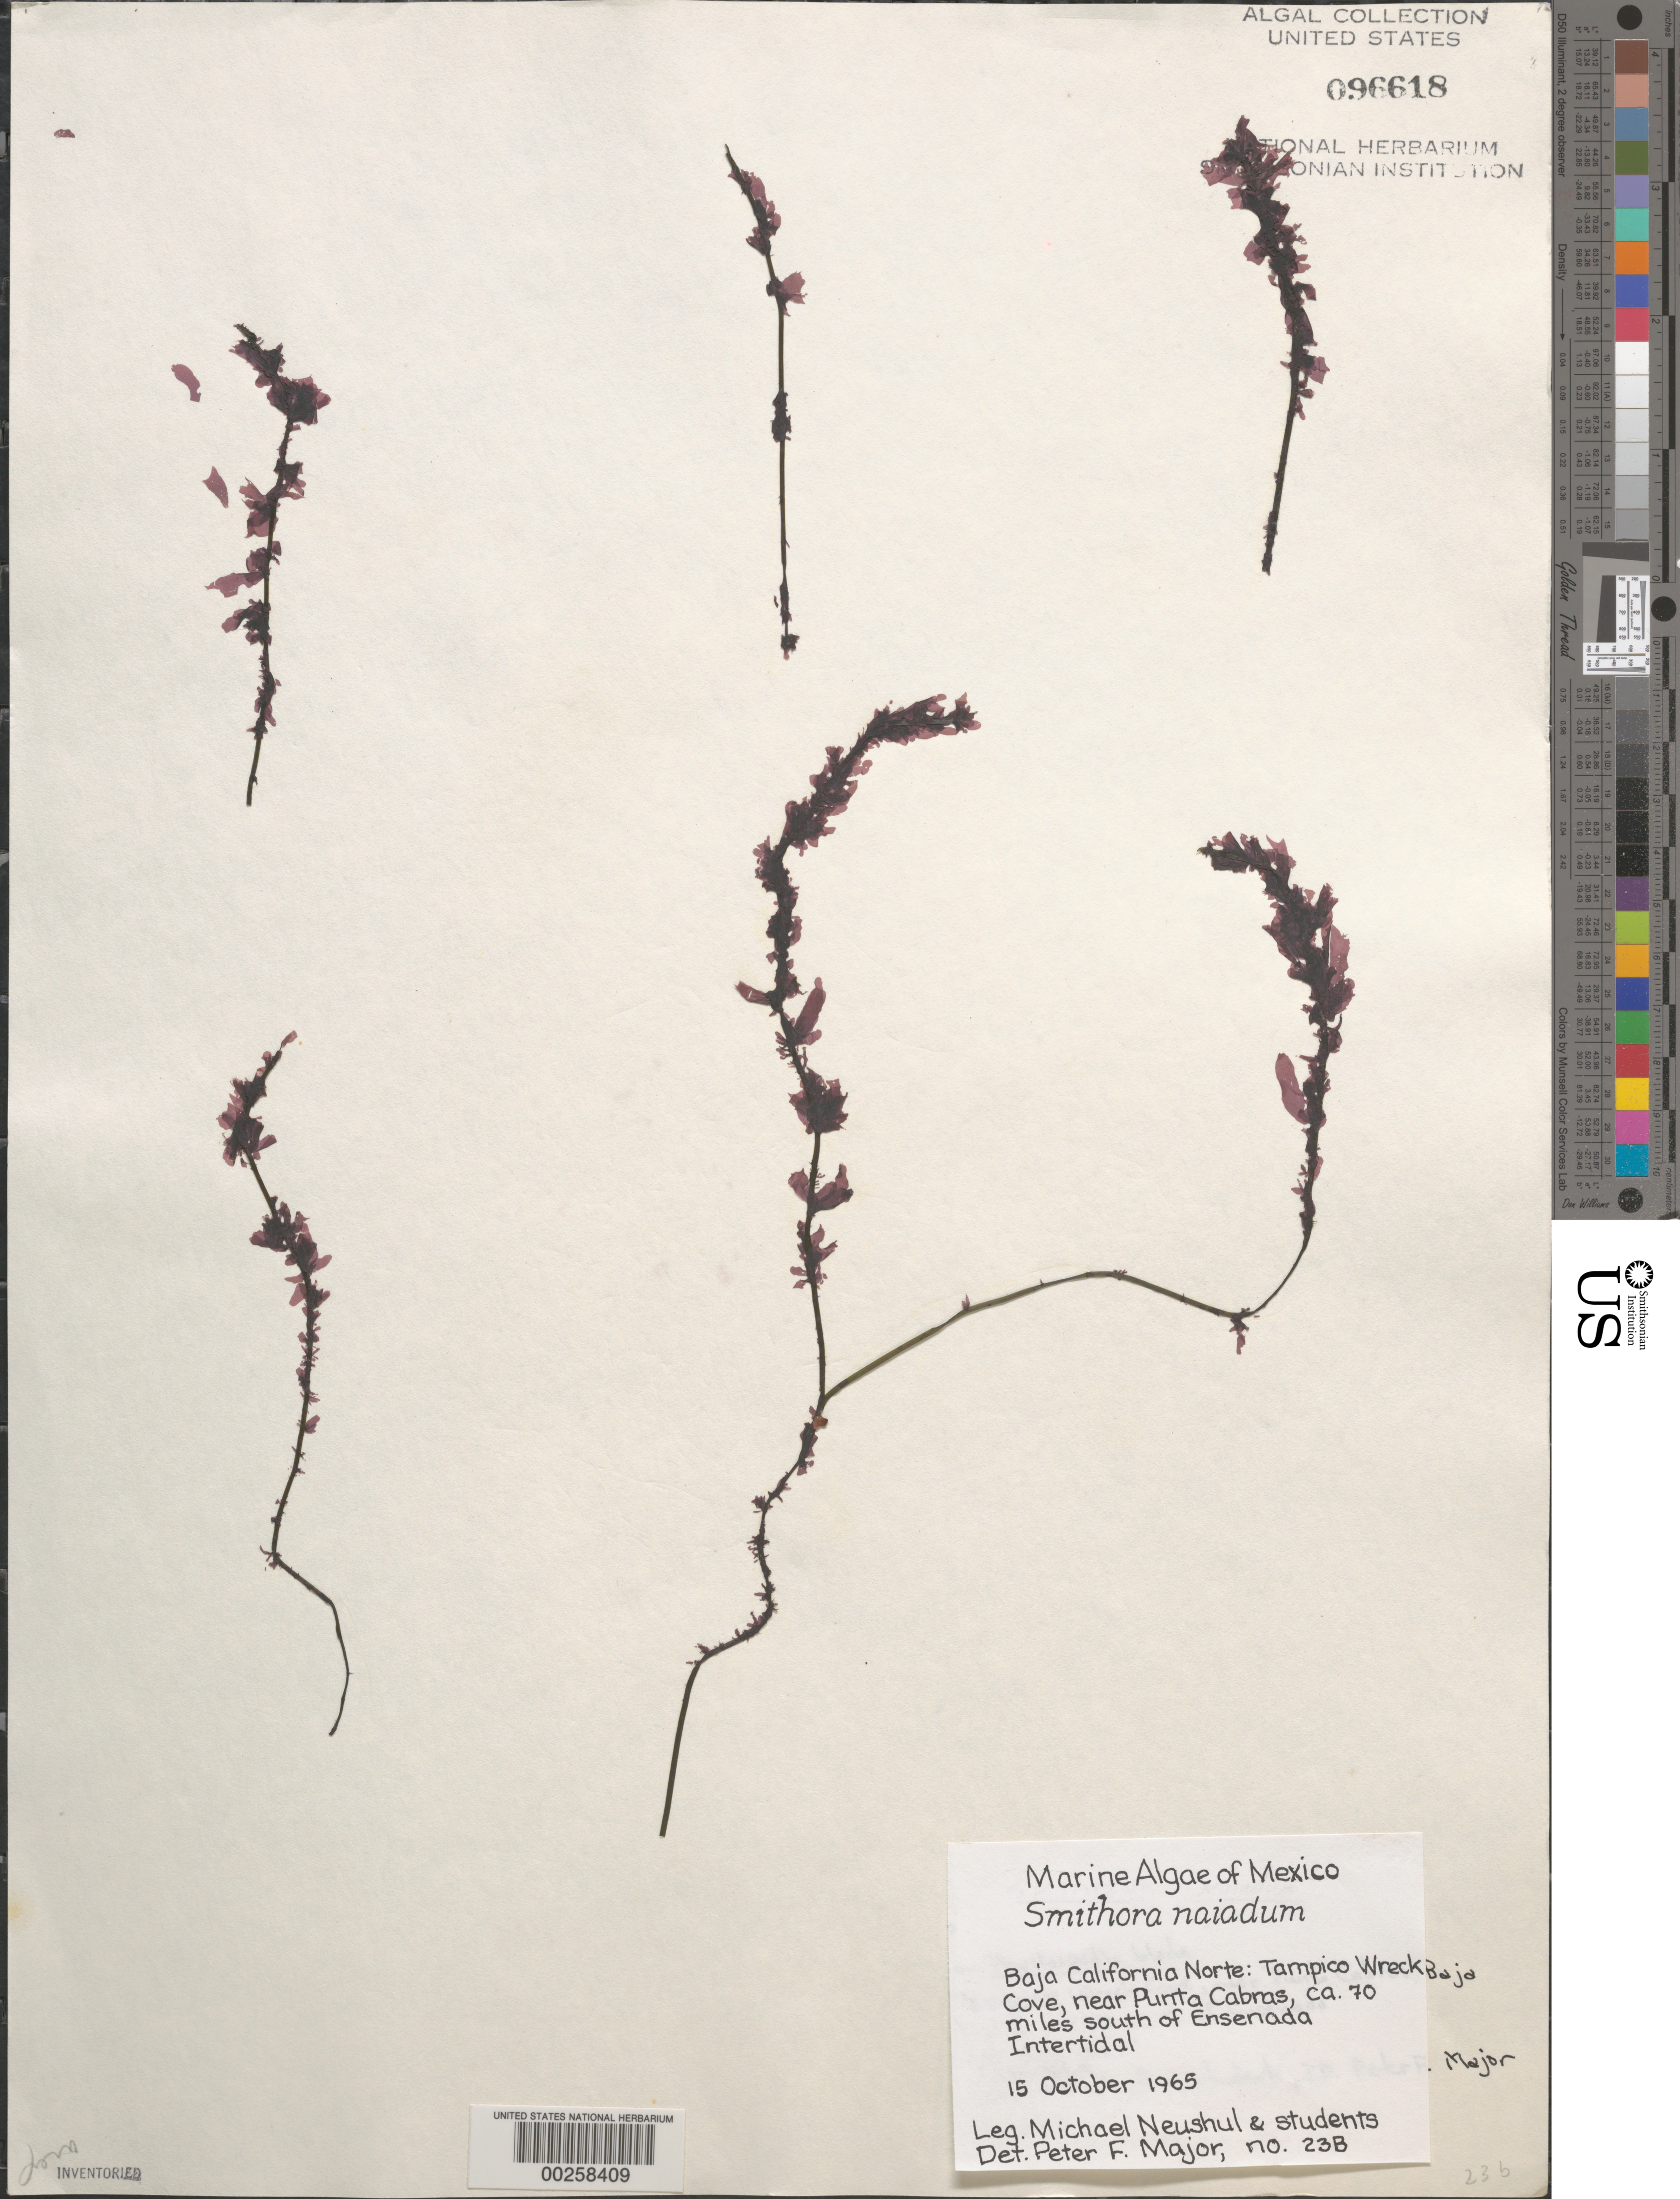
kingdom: Plantae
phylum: Rhodophyta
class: Compsopogonophyceae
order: Erythropeltidales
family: Erythrotrichiaceae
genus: Smithora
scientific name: Smithora naiadum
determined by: Major, P. F.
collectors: M. Neushul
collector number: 23b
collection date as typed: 15 Oct 1965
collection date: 1965-10-15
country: Mexico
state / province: Baja California Norte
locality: Tampico Wreck Cove, near Punta Cabras, ca. 70 miles south of Ensenada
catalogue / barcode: US 96618